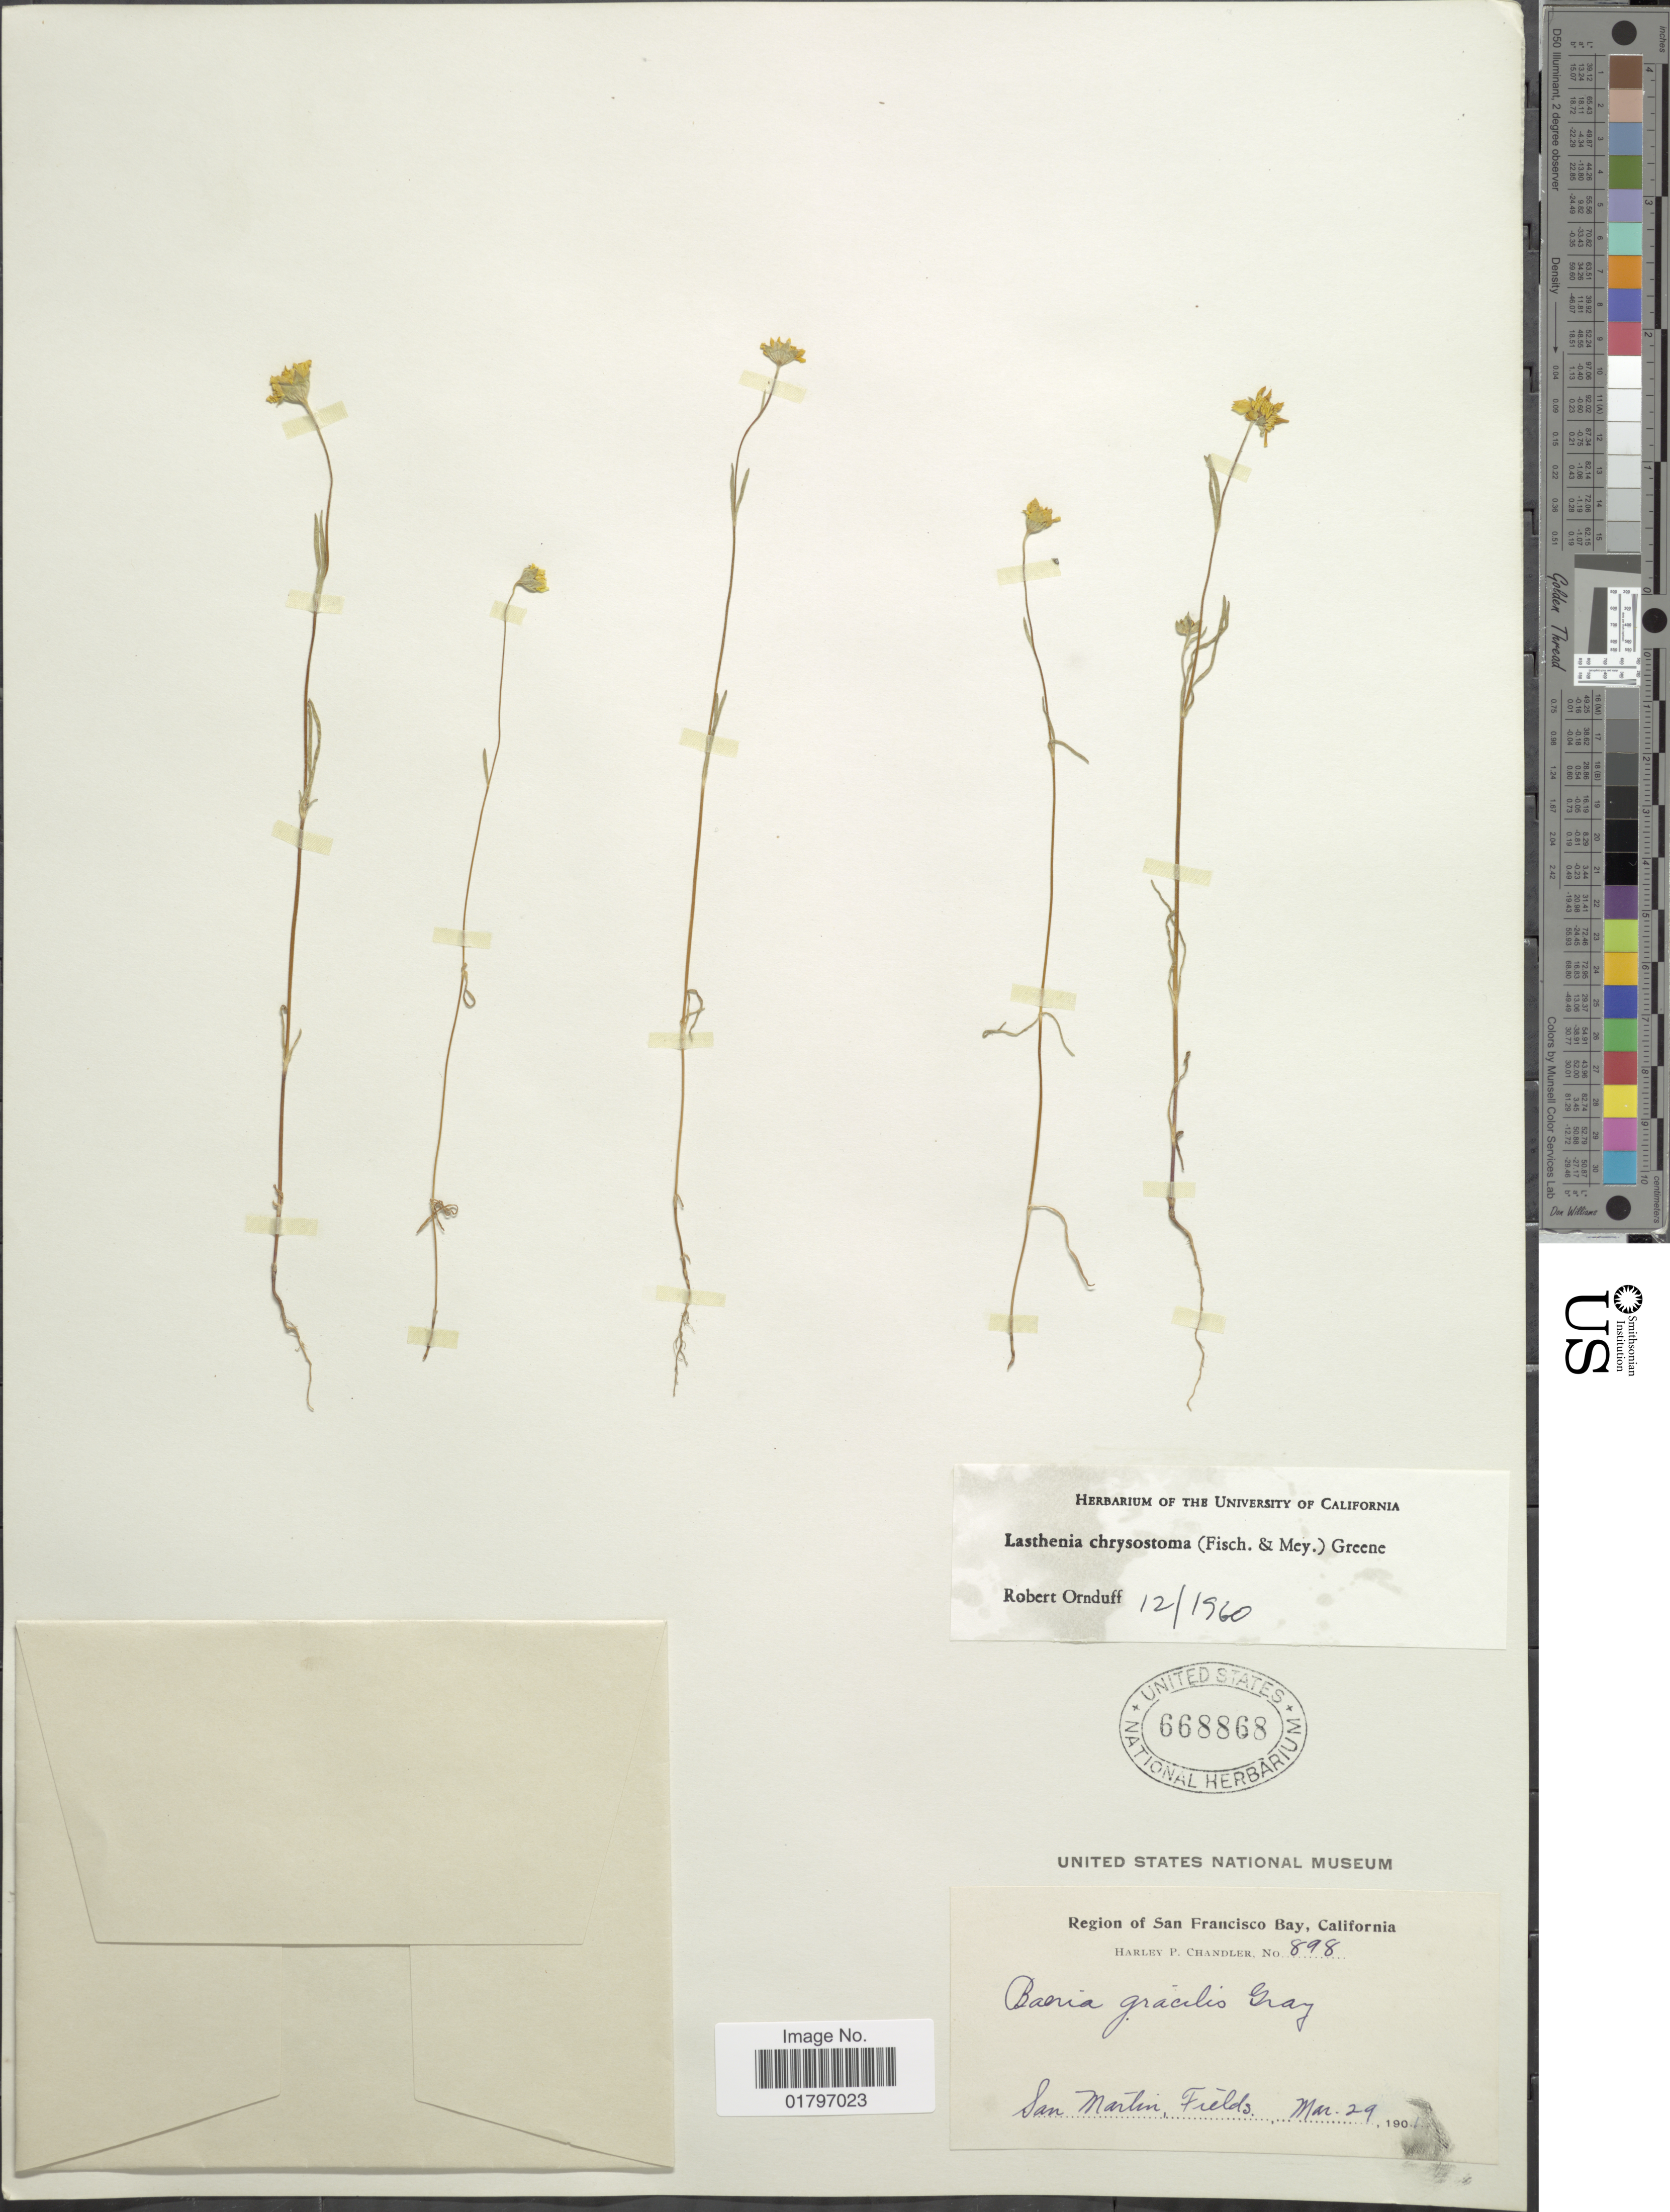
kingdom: Plantae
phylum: Tracheophyta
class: Magnoliopsida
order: Asterales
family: Asteraceae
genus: Lasthenia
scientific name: Lasthenia chrysostoma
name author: (Fisch. & C.A. Mey.) Greene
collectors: H. Chandler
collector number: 898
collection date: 1904-03-29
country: United States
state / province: California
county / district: San Francisco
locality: San Francisco Bay, California. San Martin, Fields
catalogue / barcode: US 668868